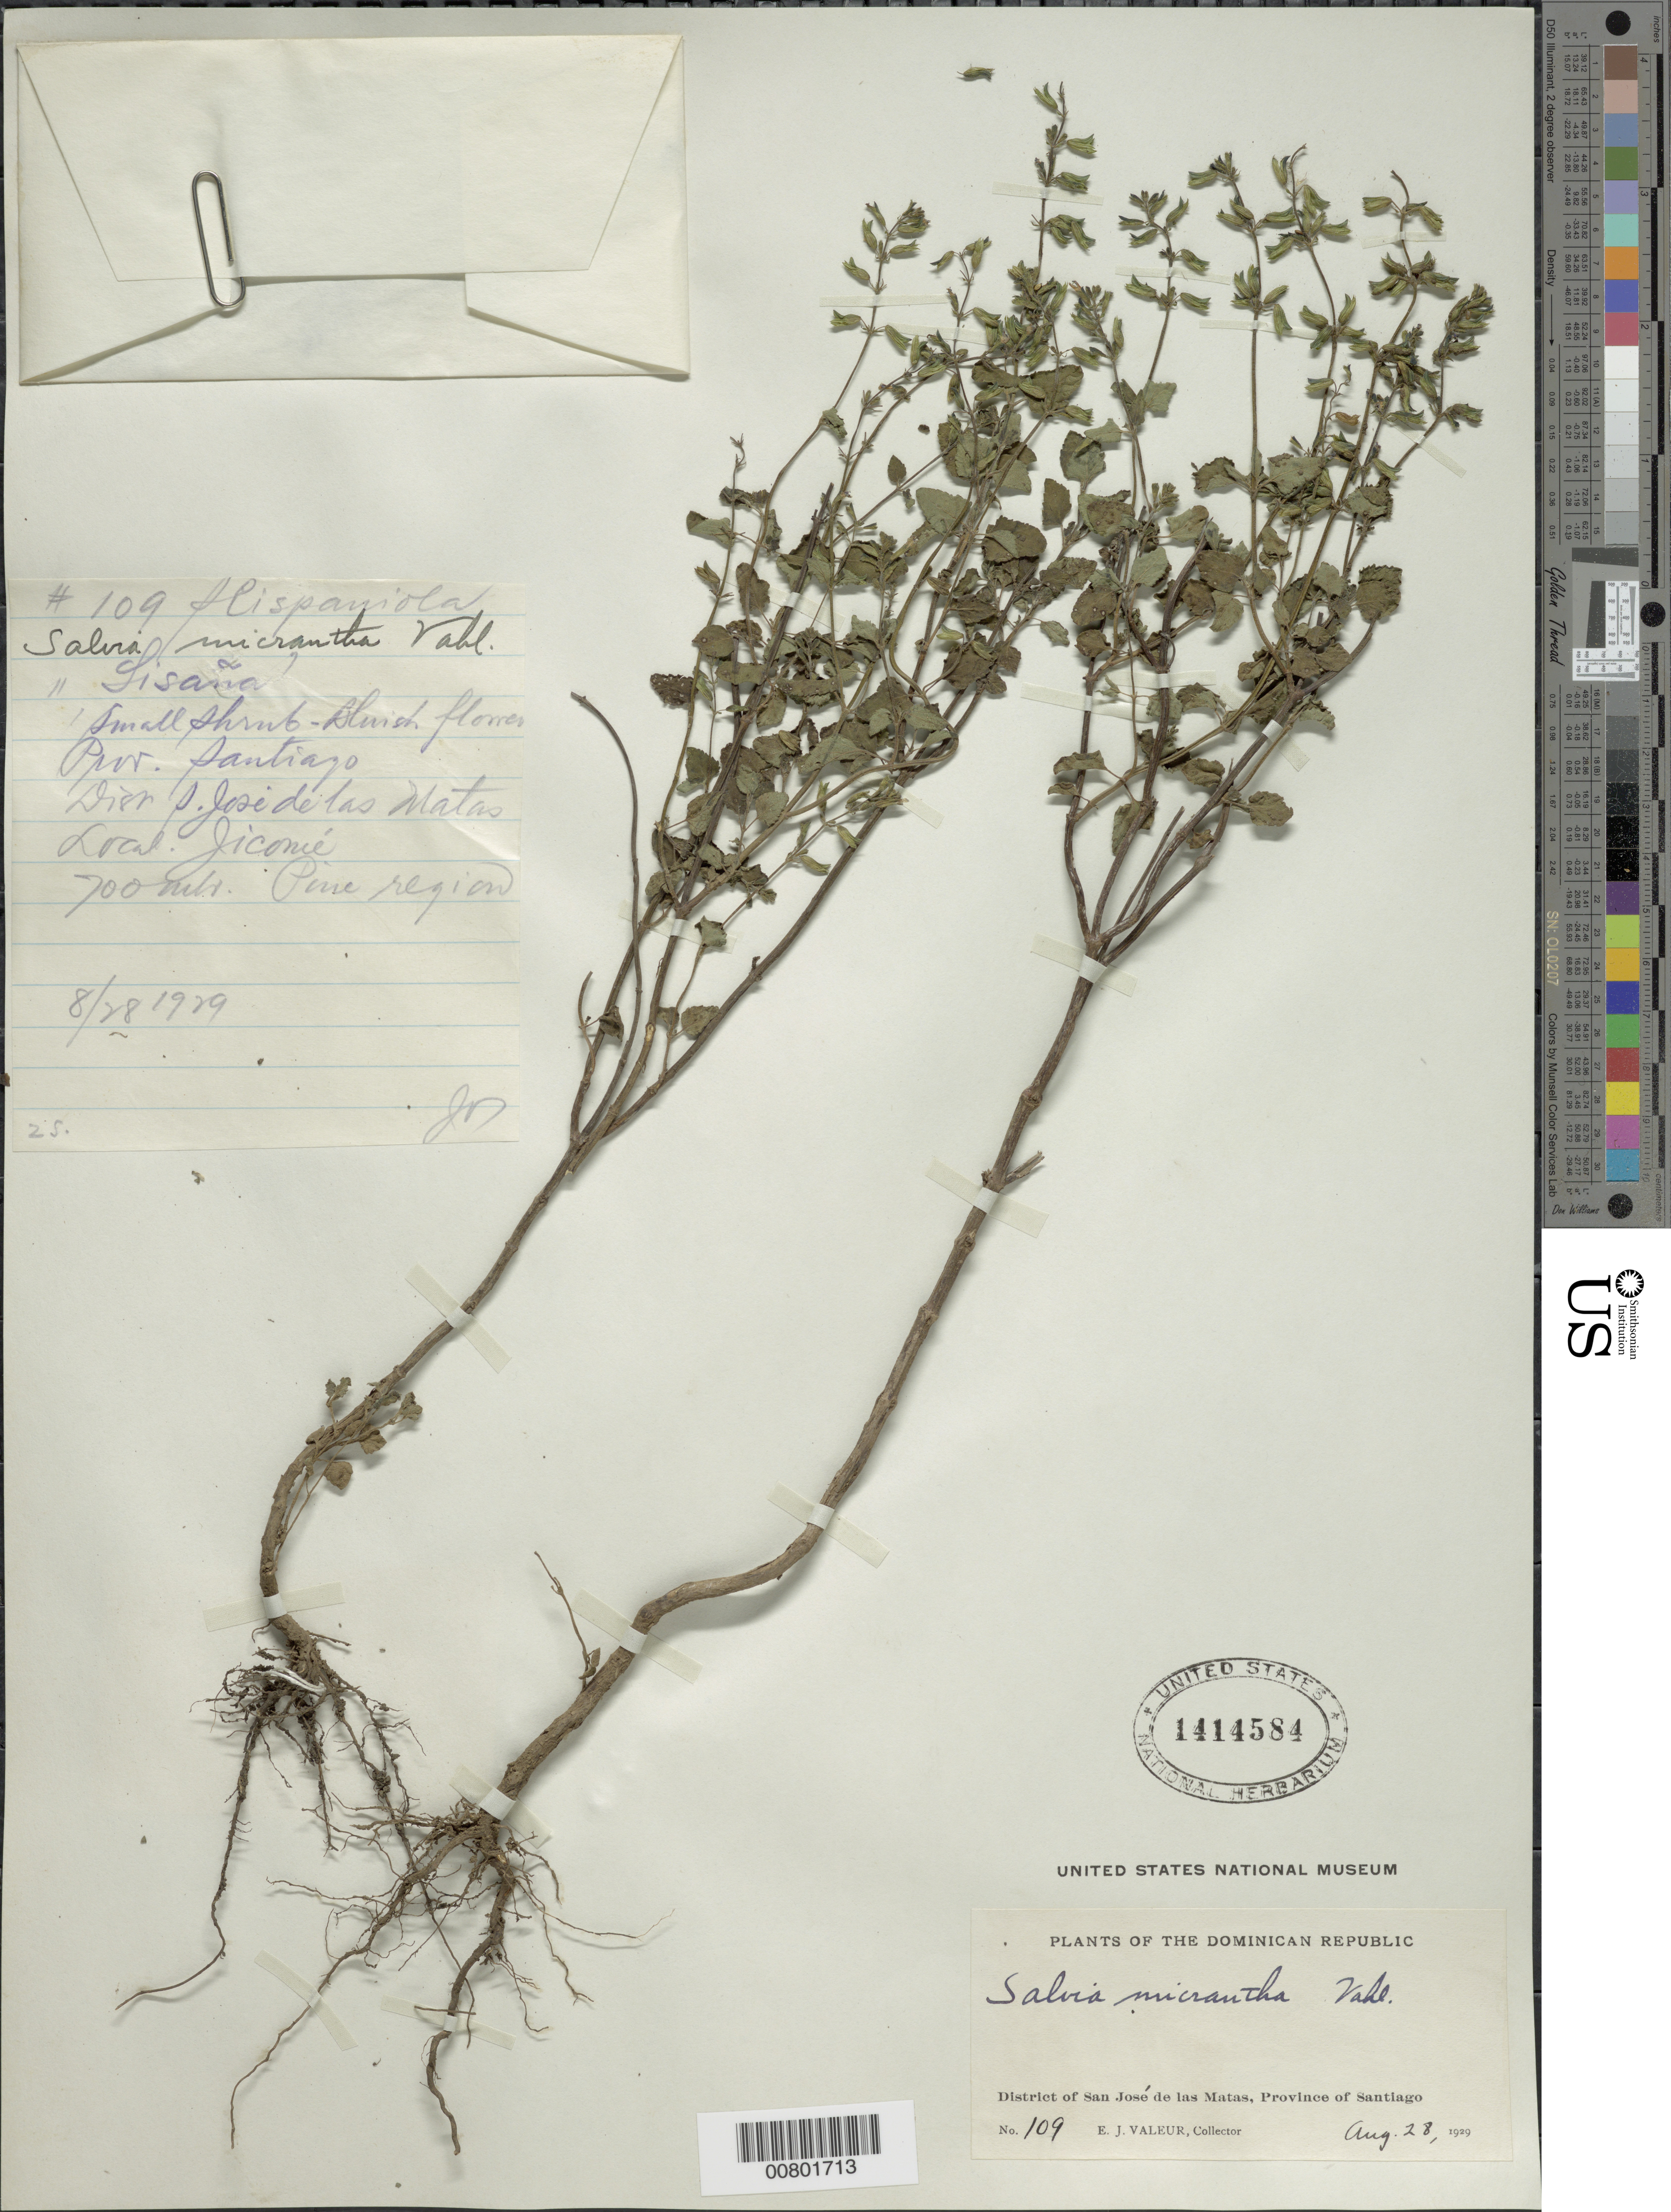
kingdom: Plantae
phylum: Tracheophyta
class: Magnoliopsida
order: Lamiales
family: Lamiaceae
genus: Salvia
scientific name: Salvia micrantha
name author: Vahl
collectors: E. Valeur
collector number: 109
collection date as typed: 28 Aug 1929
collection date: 1929-08-28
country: Dominican Republic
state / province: Santiago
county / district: San José de las Matas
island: Hispaniola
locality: Jicomé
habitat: Pine region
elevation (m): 700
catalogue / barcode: US 1414584